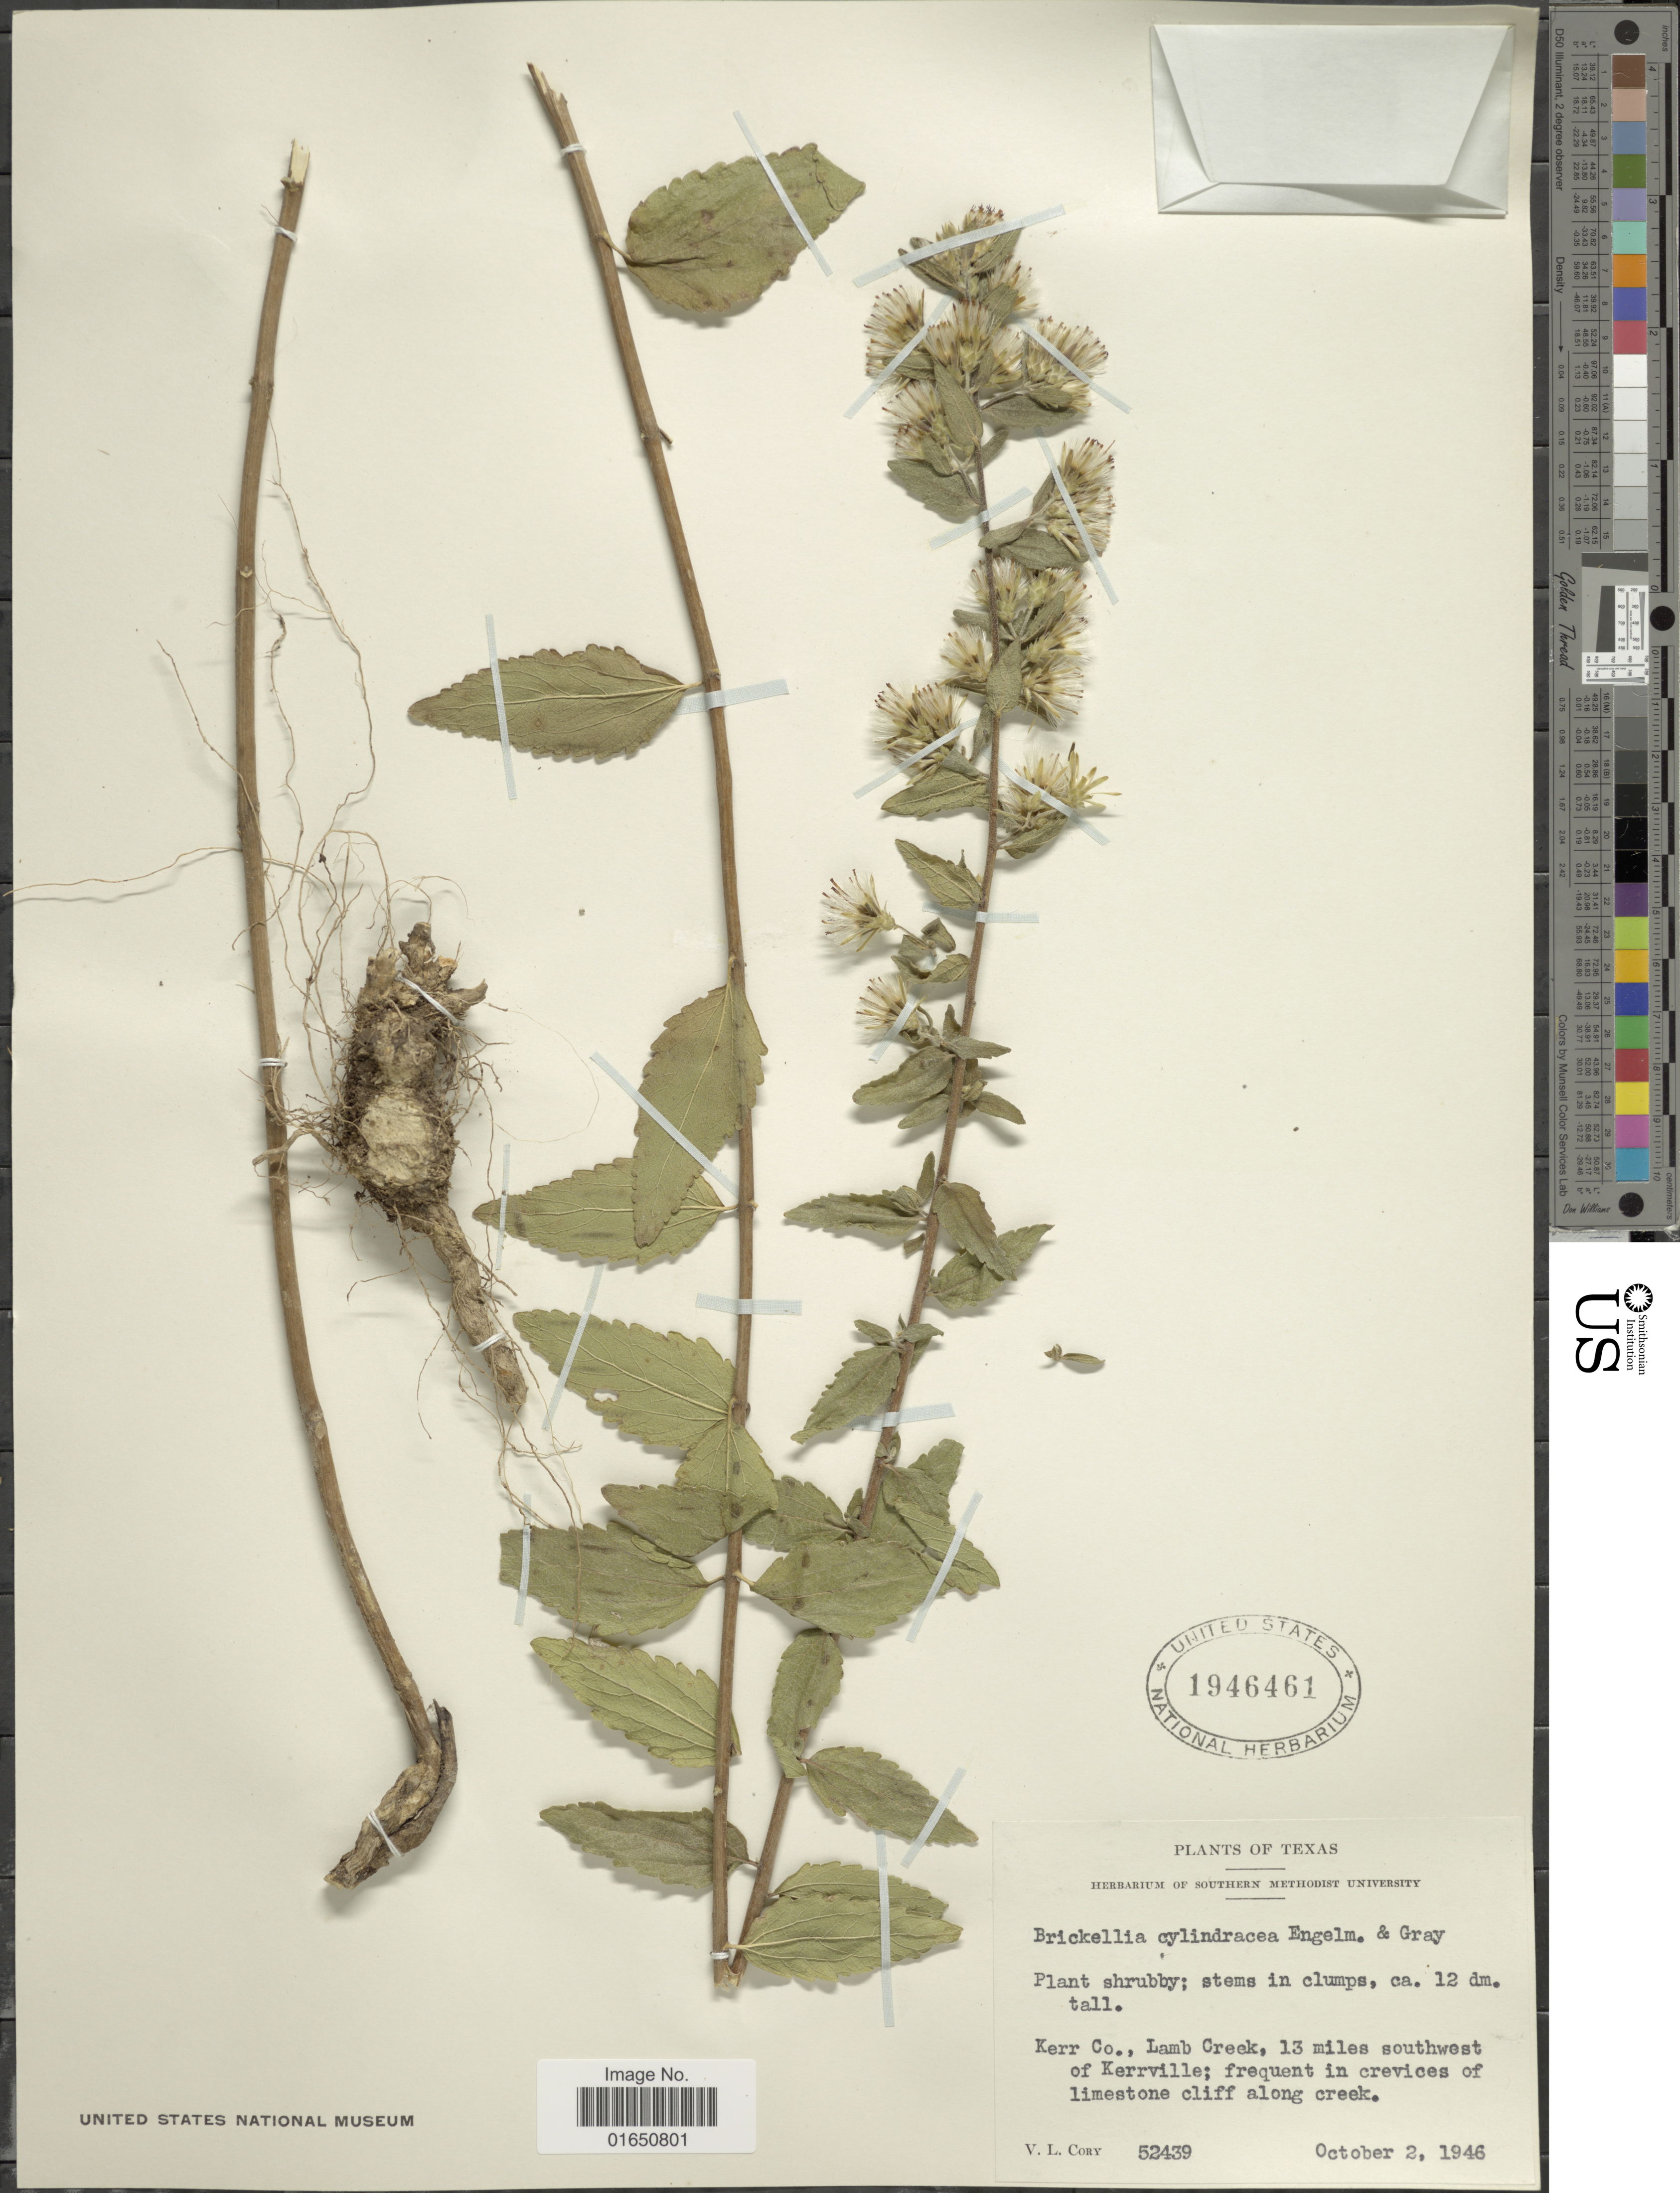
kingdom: Plantae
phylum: Tracheophyta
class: Magnoliopsida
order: Asterales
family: Asteraceae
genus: Brickellia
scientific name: Brickellia cylindracea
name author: A. Gray & Engelm. in A. Gray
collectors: V. Cory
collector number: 52439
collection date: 1946-10-02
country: United States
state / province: Texas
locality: Kerr Co., Lamb Creek, 13 miles southwest of Kerrville; frequent in crevices of limestone cliff along creek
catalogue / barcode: US 1946461